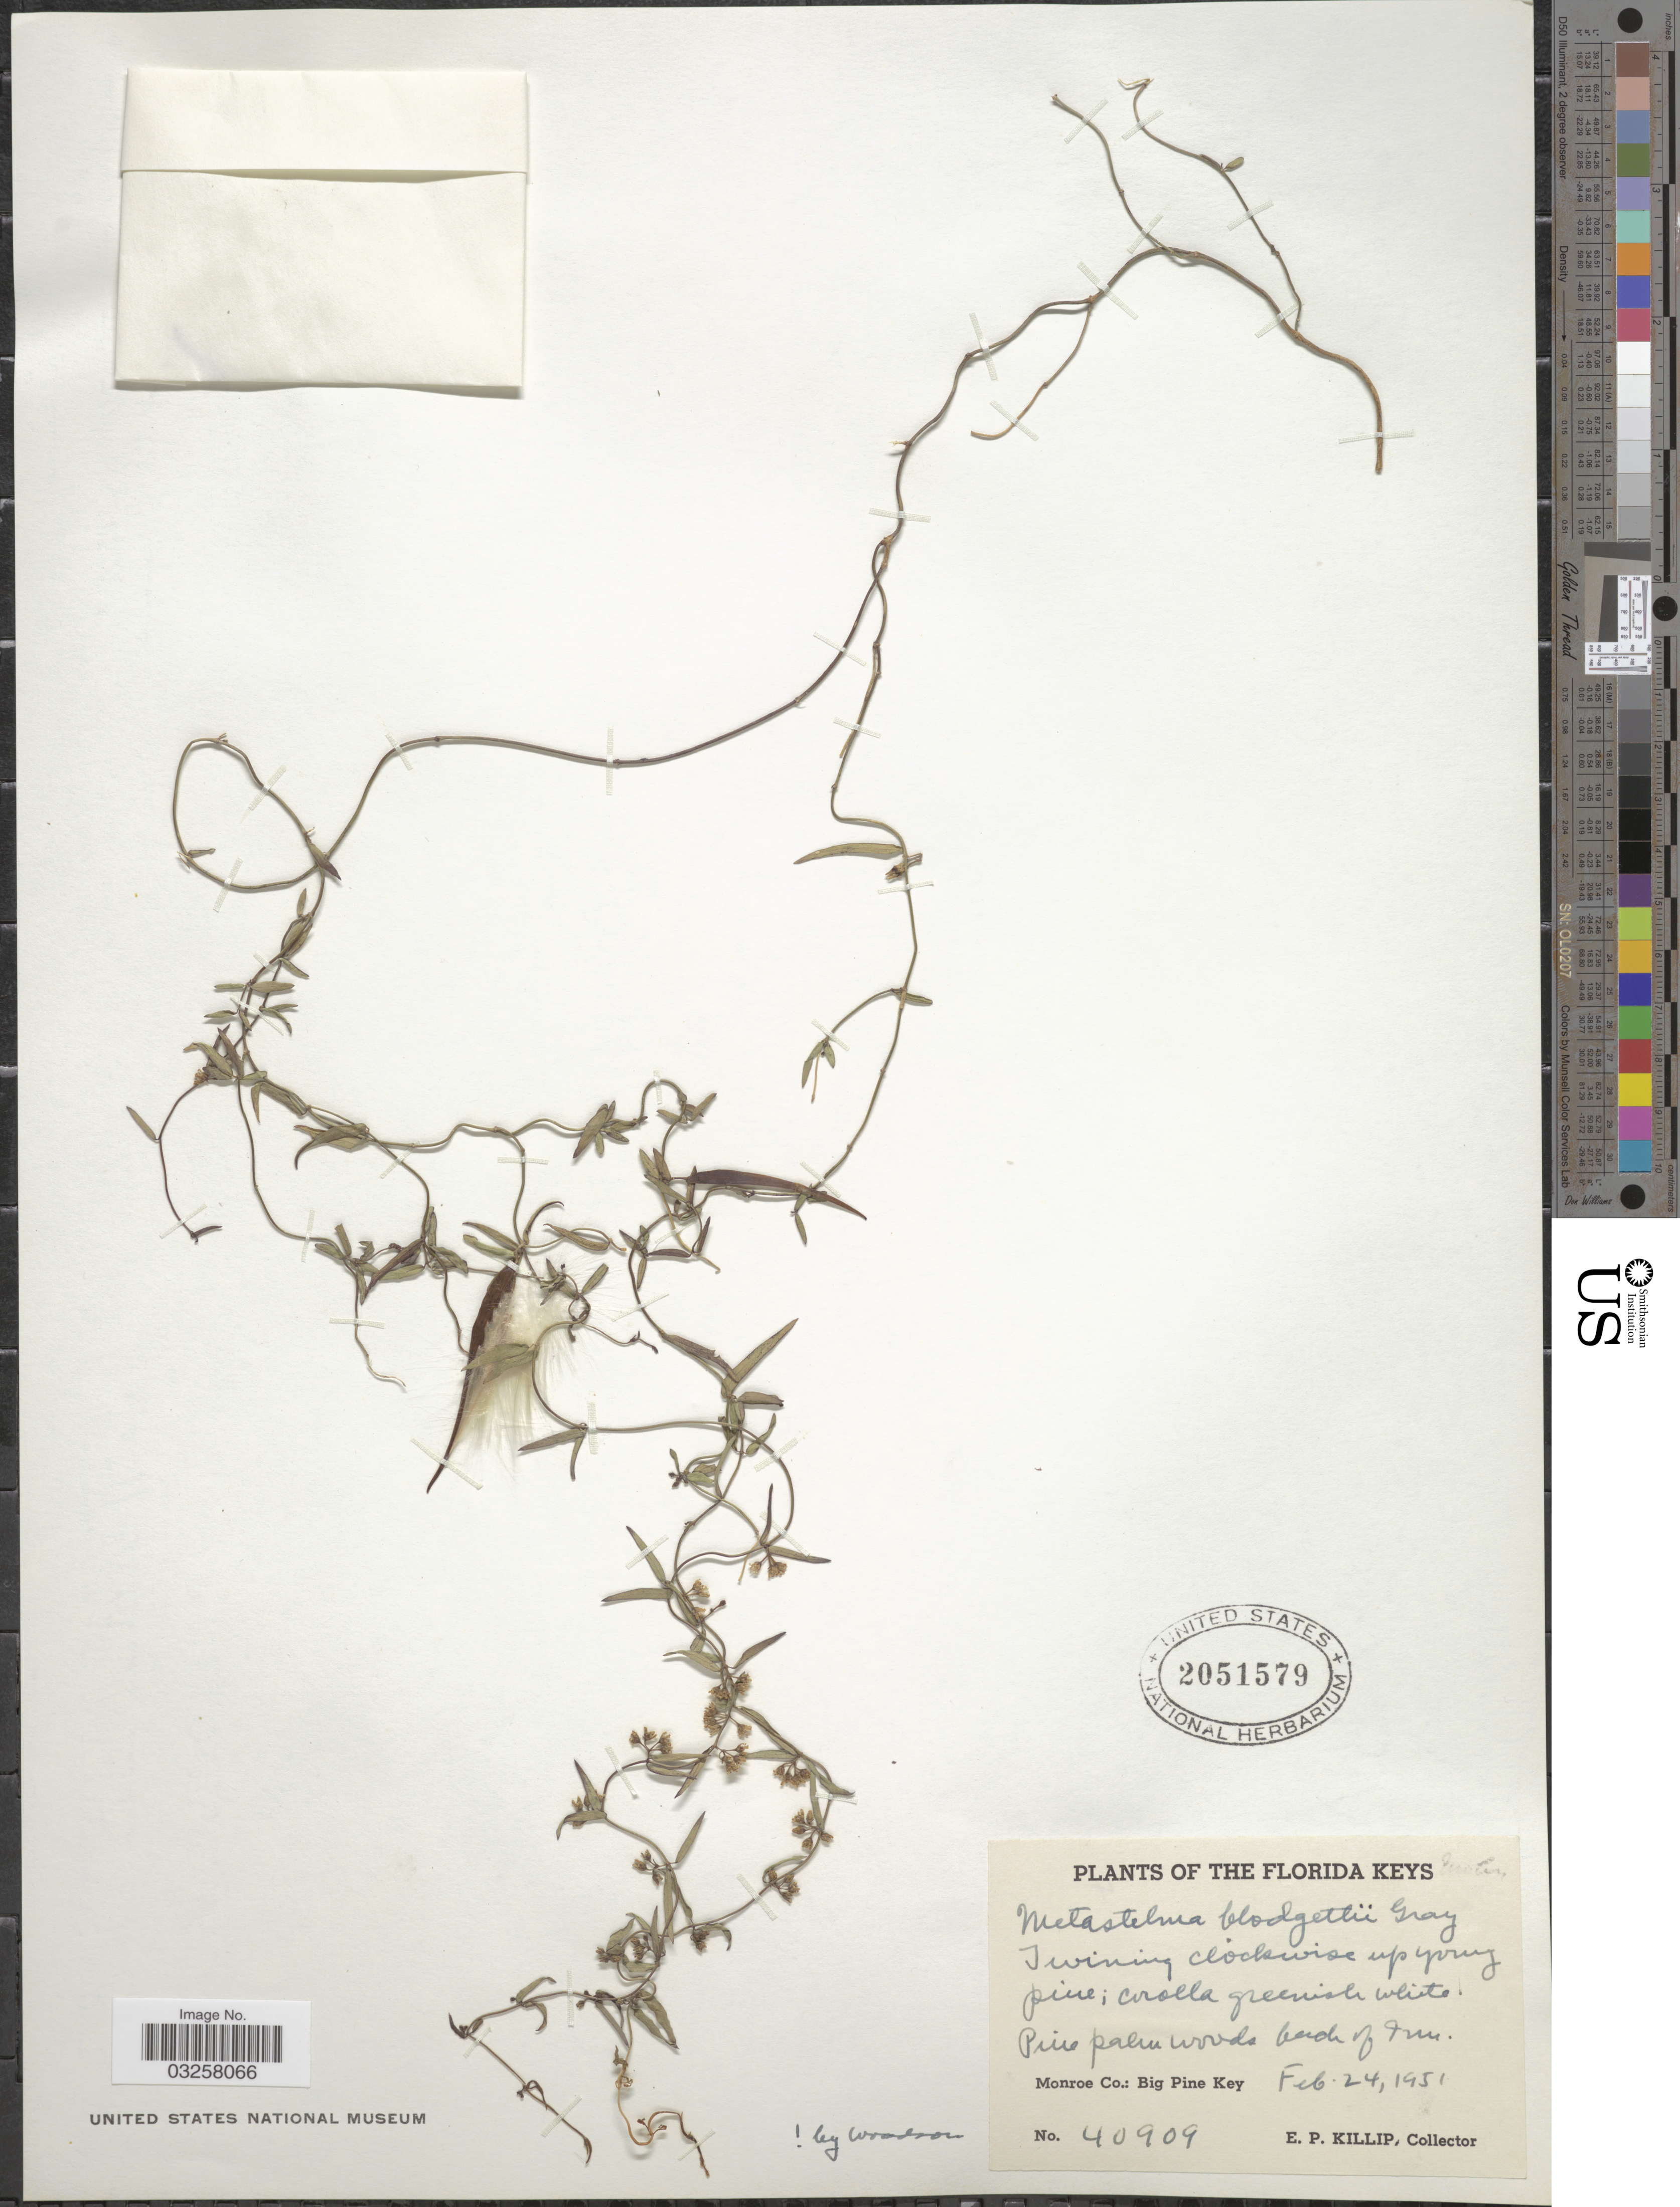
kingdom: Plantae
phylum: Tracheophyta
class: Magnoliopsida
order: Gentianales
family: Apocynaceae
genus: Metastelma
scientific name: Metastelma blodgettii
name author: A. Gray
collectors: E. P. Killip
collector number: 40909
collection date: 1951-02-24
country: United States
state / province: Florida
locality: The Florida Keys. Pine palm woods back of Inn. Monroe Co.: Big Pine Key.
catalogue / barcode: US 2051579